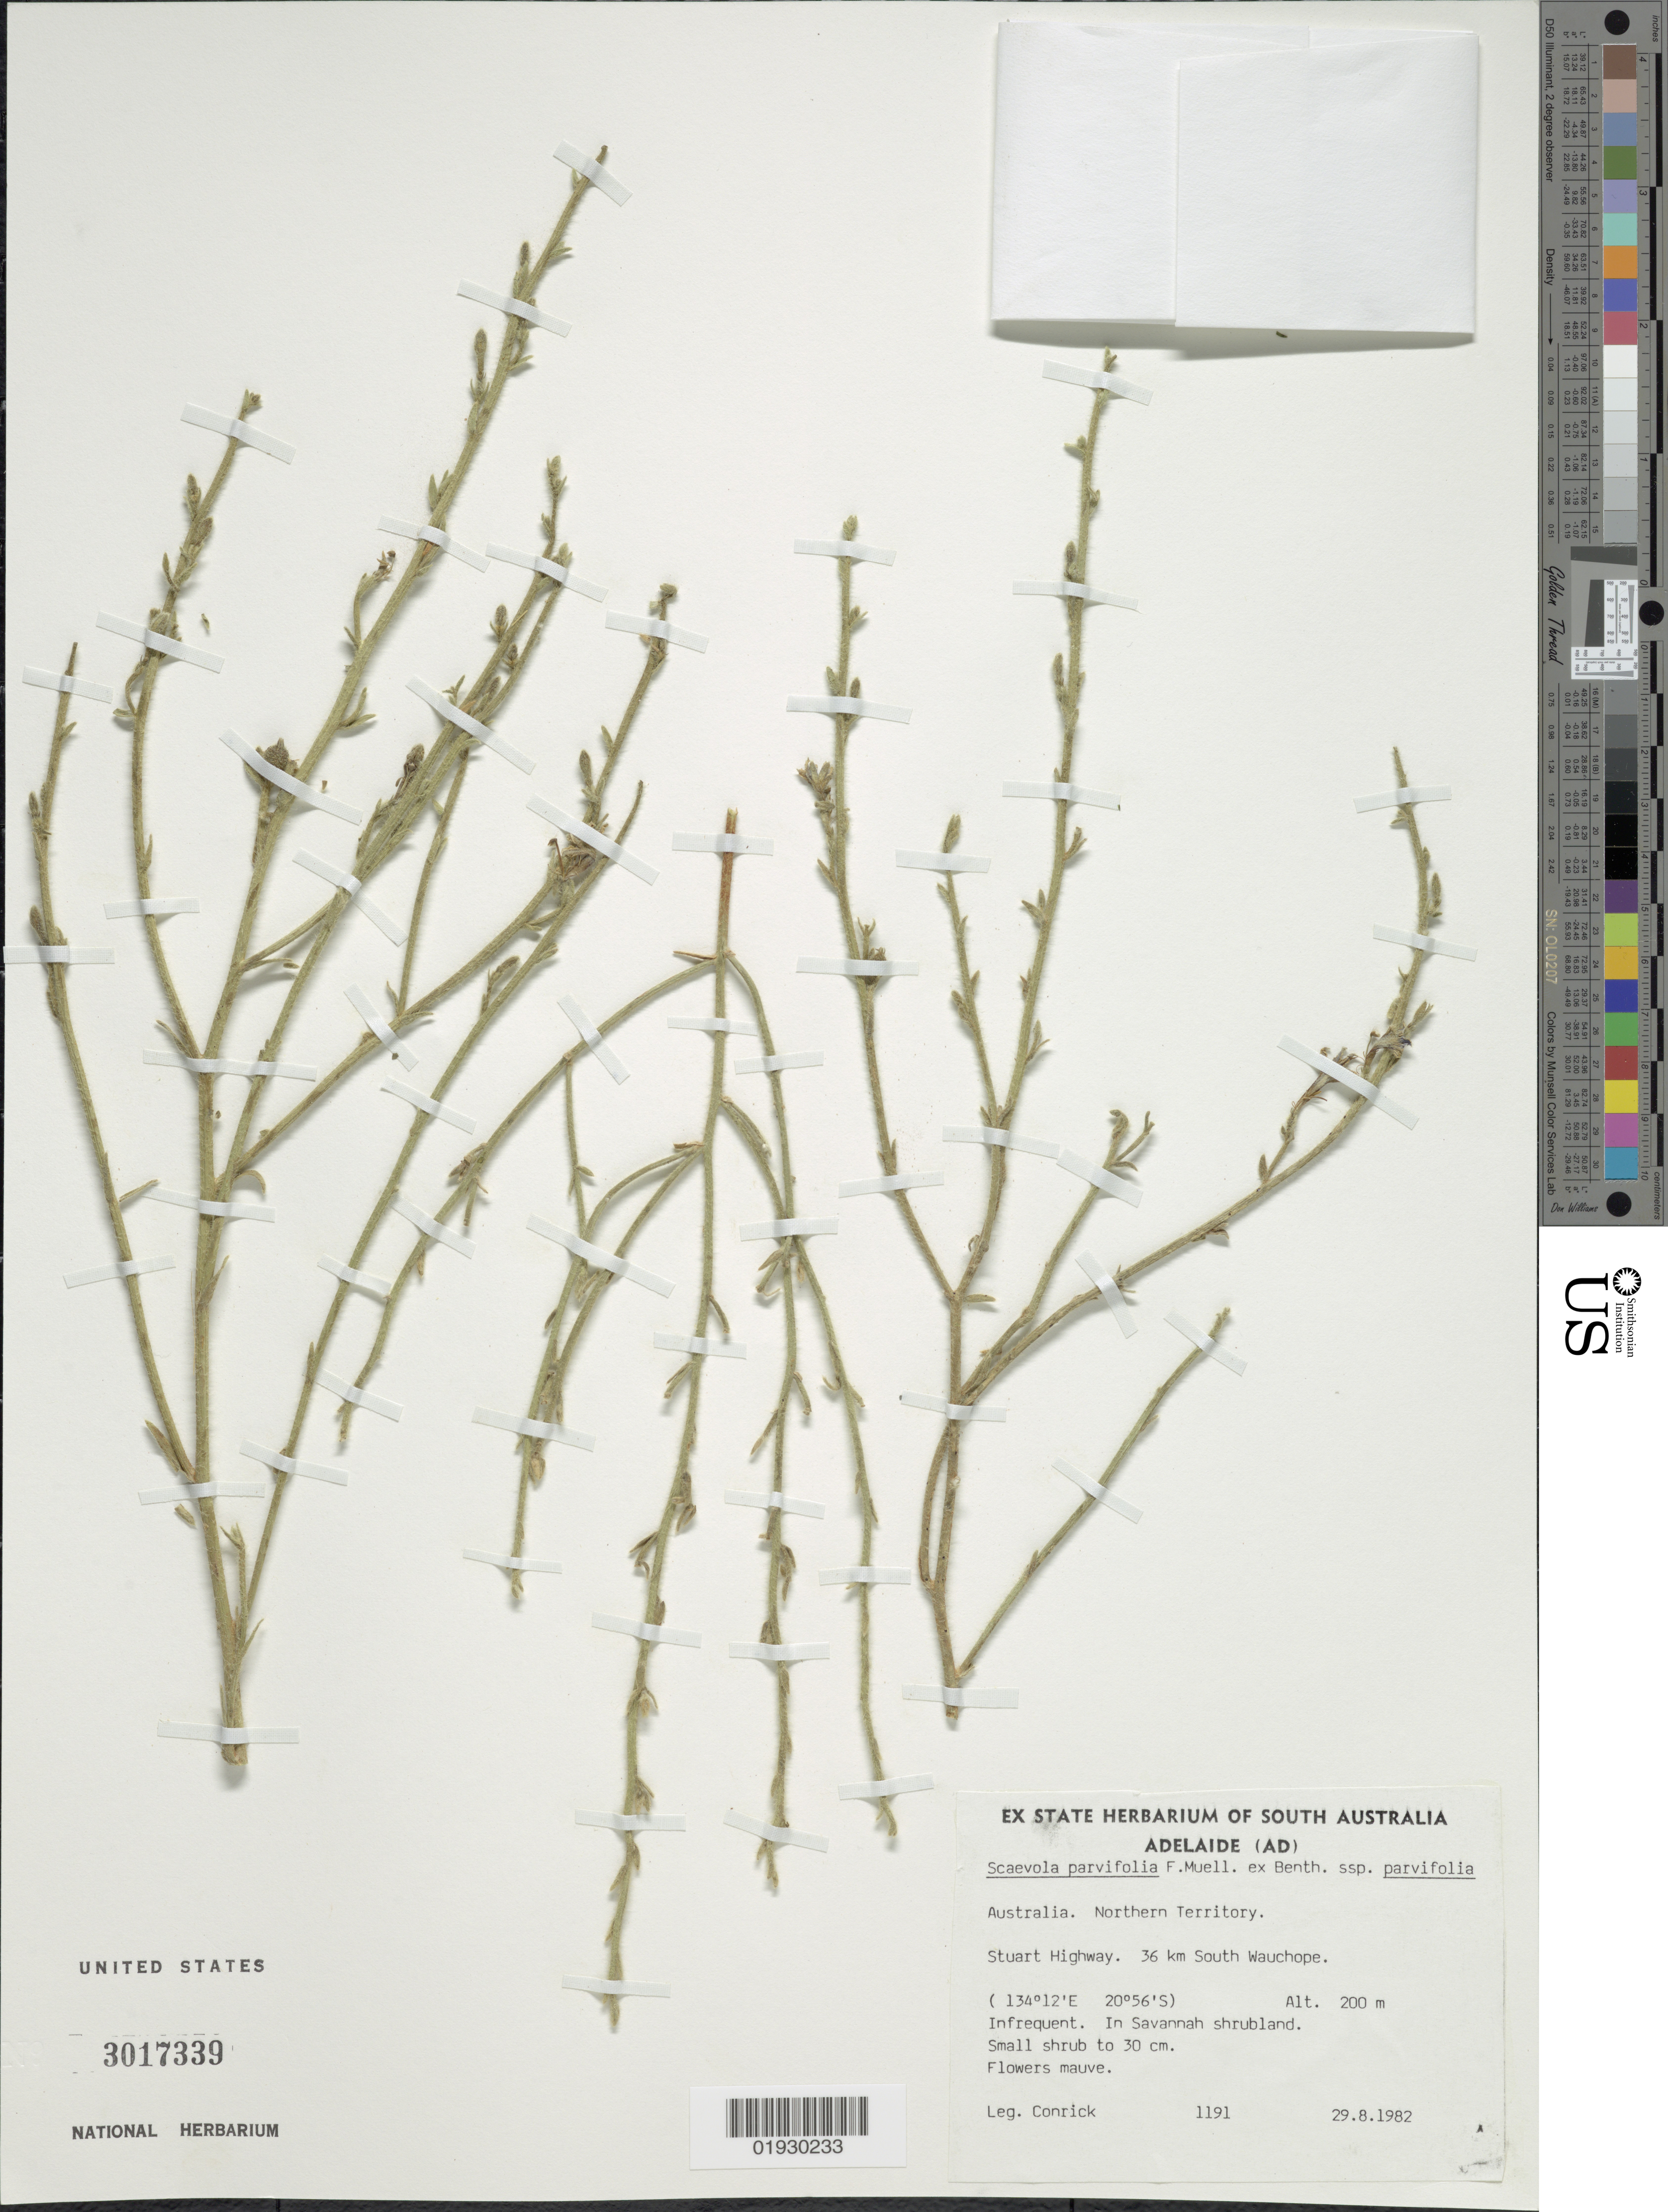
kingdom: Plantae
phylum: Tracheophyta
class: Magnoliopsida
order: Asterales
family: Goodeniaceae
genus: Scaevola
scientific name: Scaevola parvifolia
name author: F. Muell. ex Benth.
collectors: Conrick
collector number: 1191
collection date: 1982-08-29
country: Australia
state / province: Northern Territory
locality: Stuart Highway. 36 km South Wauchope.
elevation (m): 200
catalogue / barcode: US 3017339